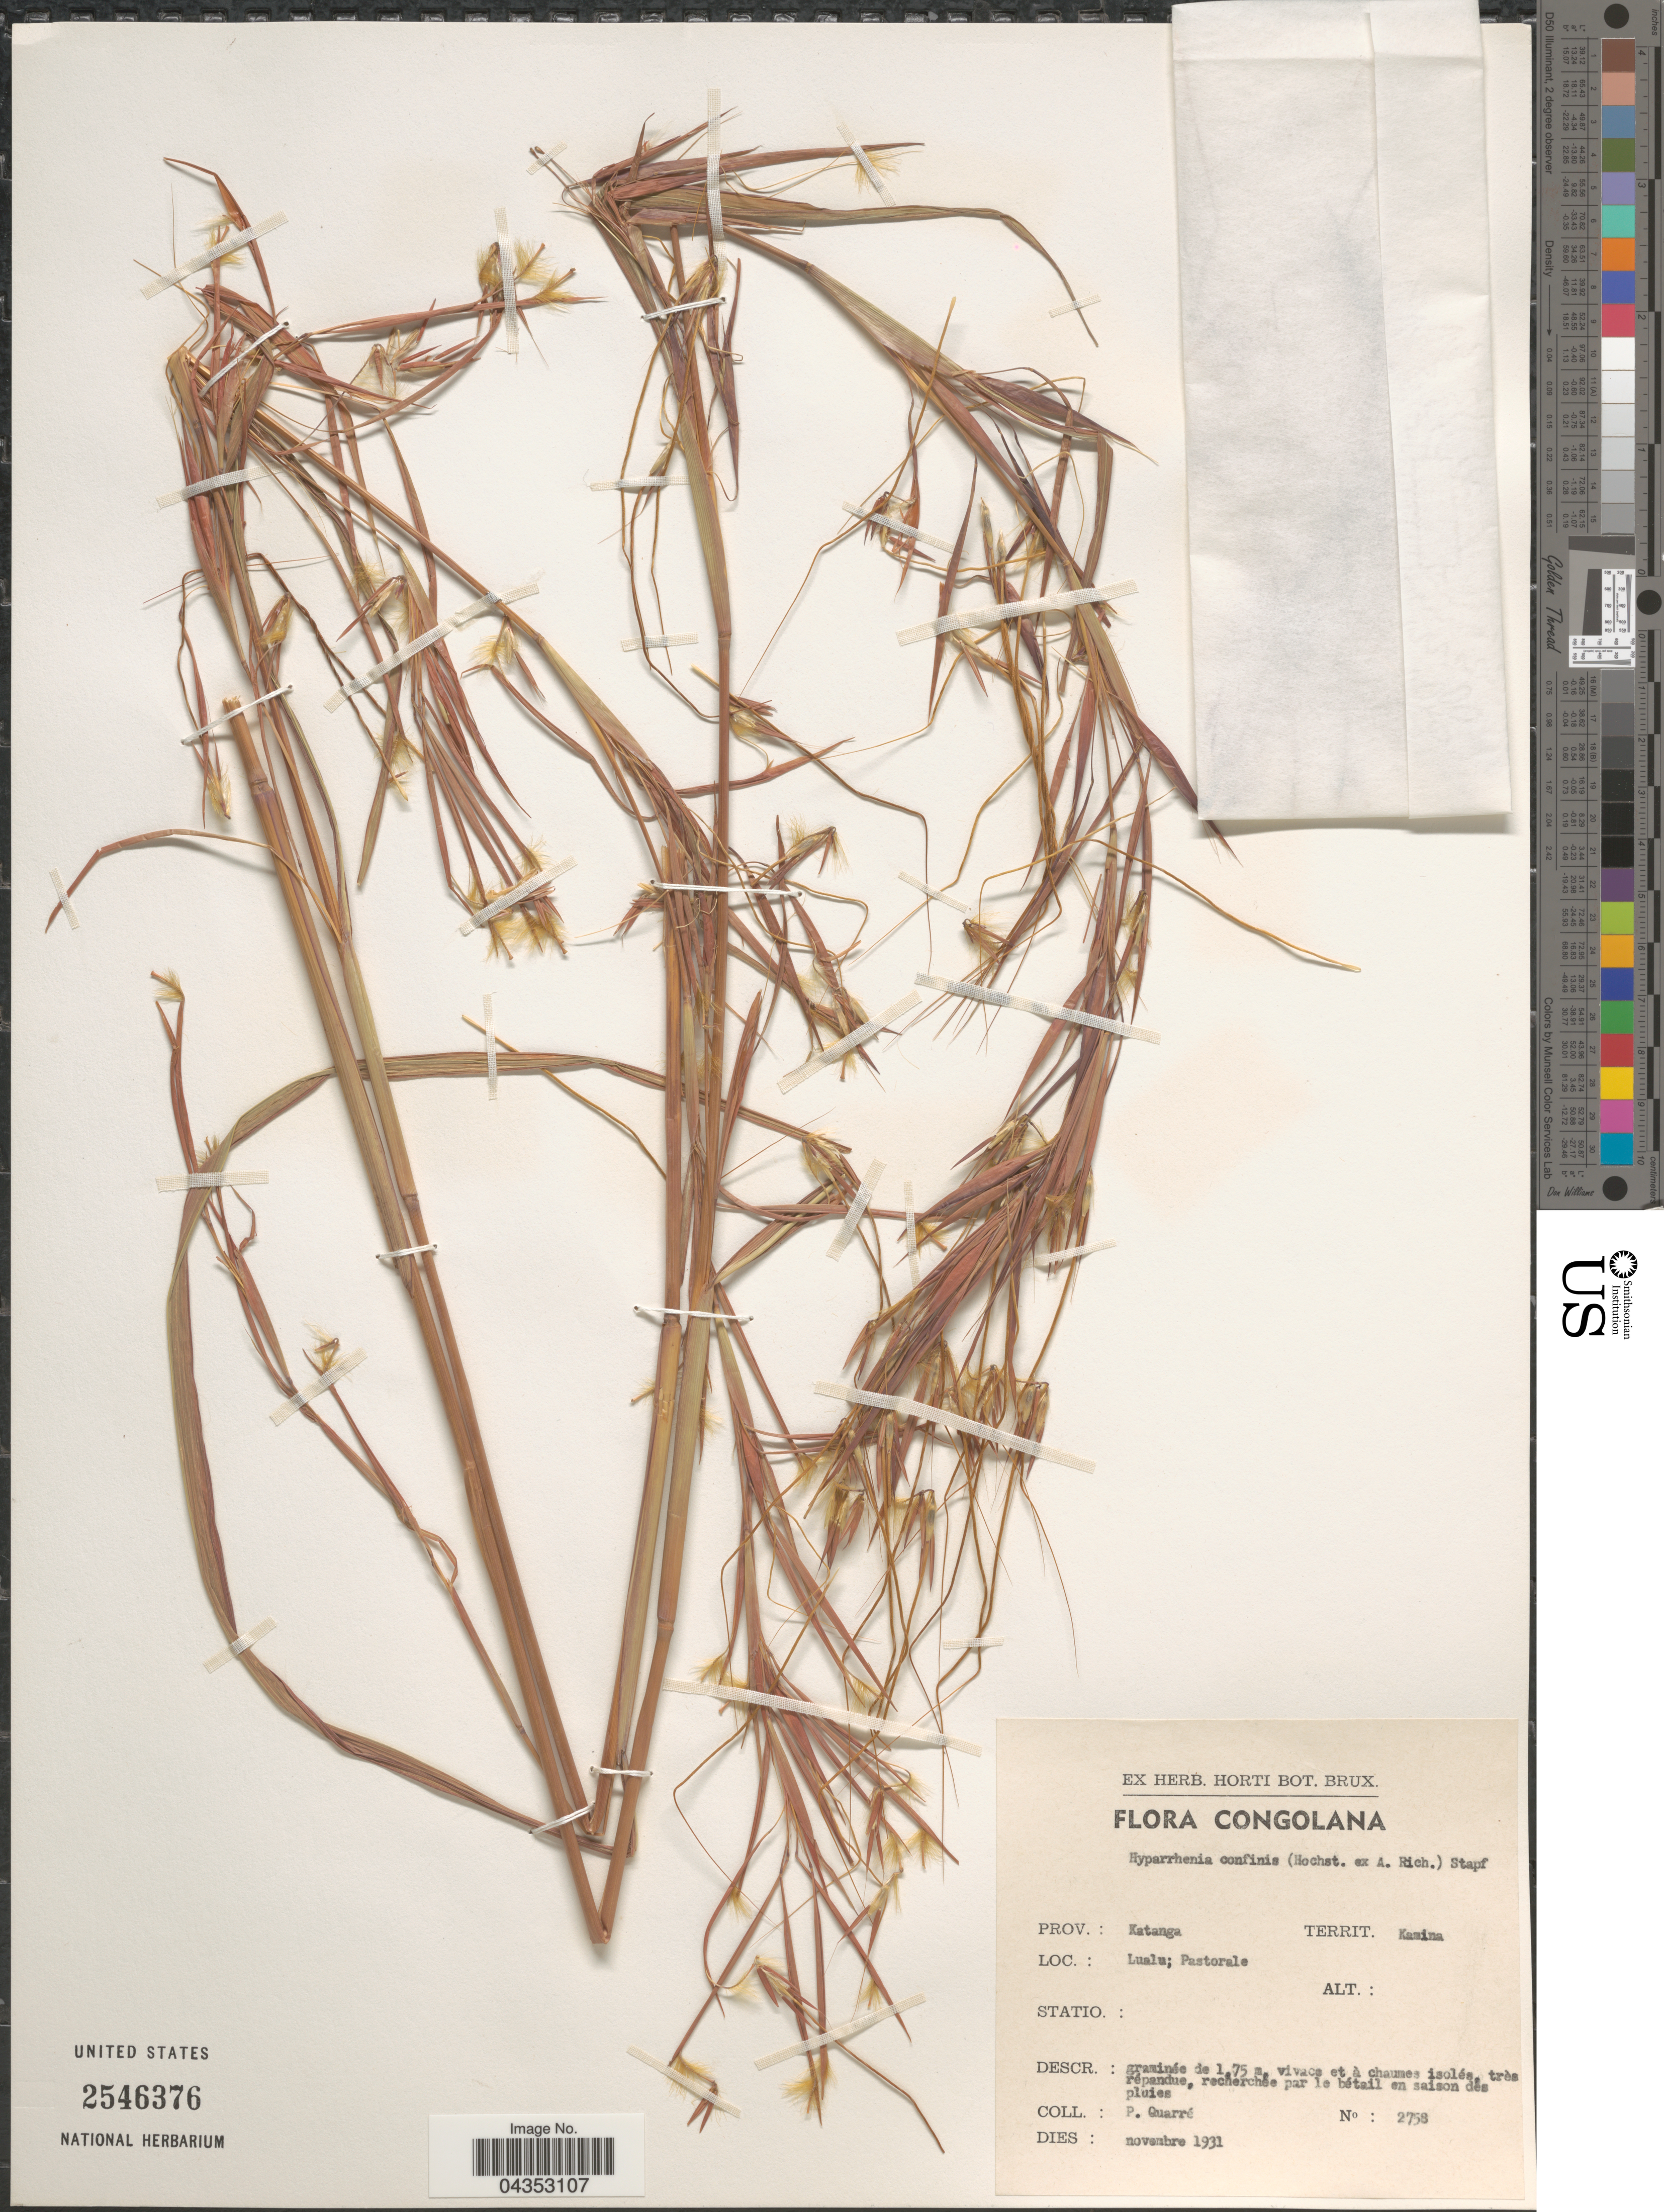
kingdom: Plantae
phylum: Tracheophyta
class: Liliopsida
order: Poales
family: Poaceae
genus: Hyparrhenia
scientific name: Hyparrhenia confinis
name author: (Hochst. ex A. Rich.) Andersson ex Stapf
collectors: P. Quarre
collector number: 2758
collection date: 1931-11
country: Congo, Democratic Republic of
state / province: Haut-Lomami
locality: Congolana. Lualu; Pastorale. Territ. Kamina.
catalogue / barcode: US 2546376